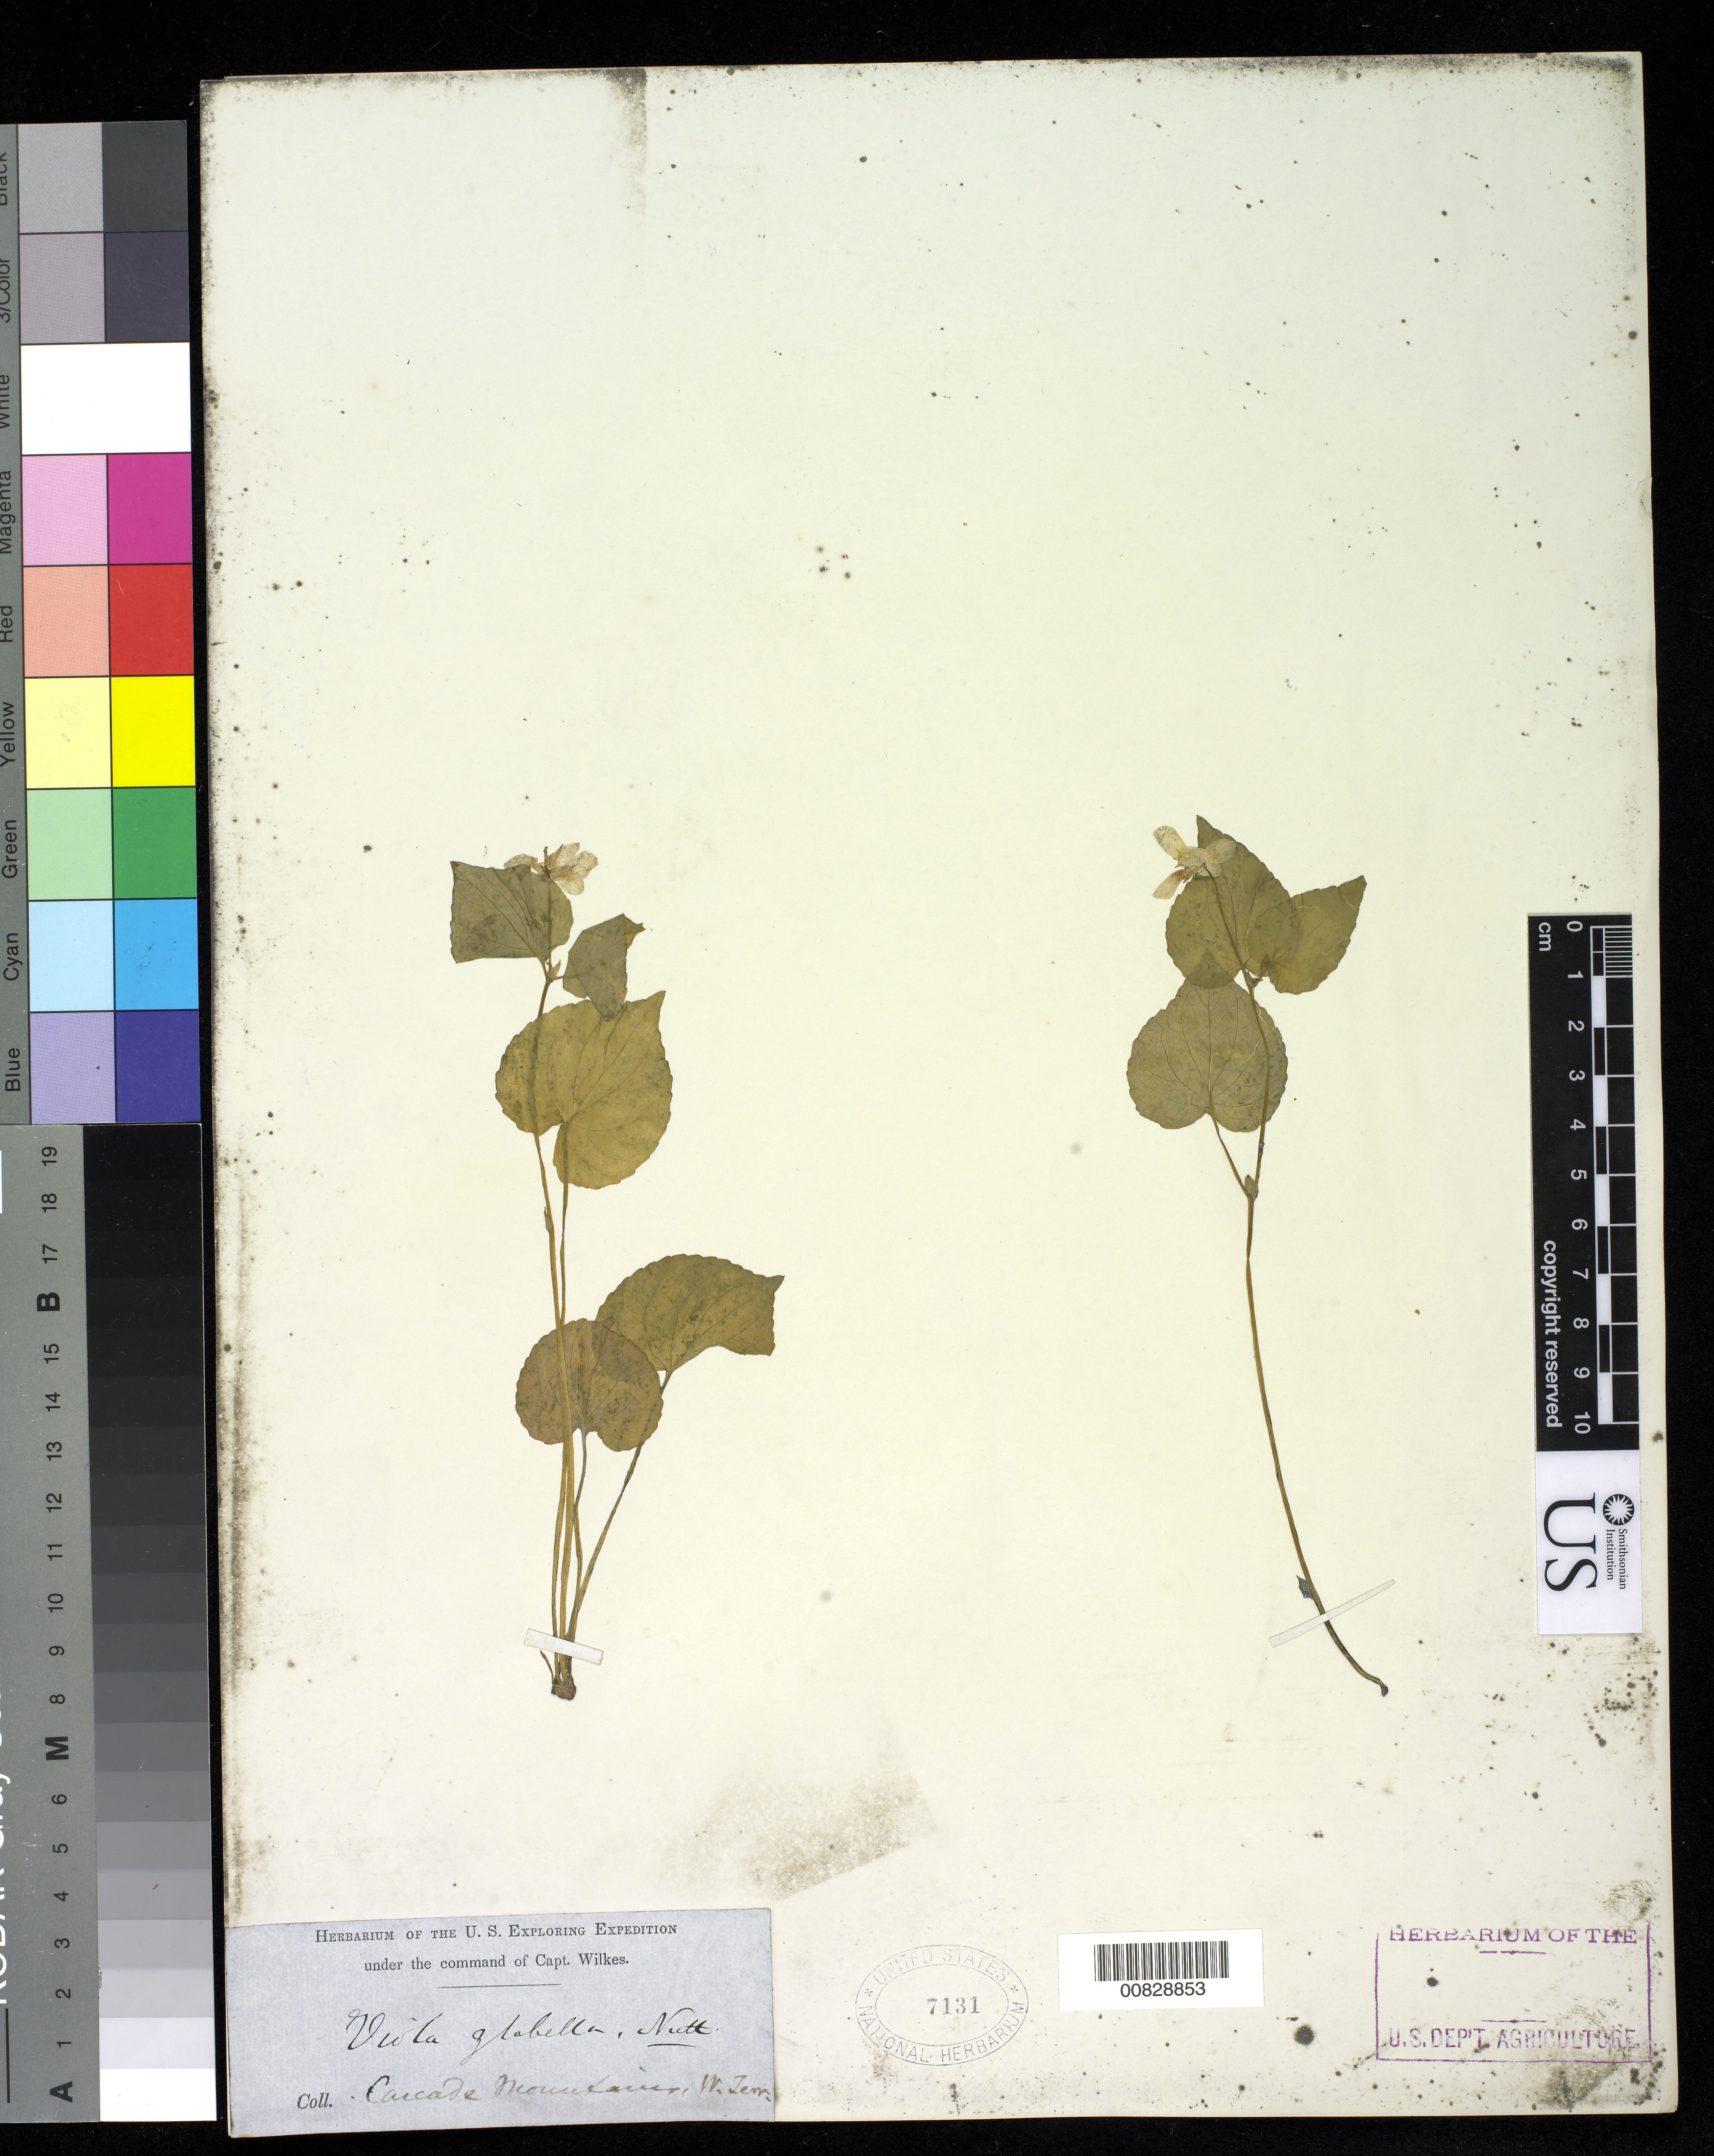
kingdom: Plantae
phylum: Tracheophyta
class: Magnoliopsida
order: Malpighiales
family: Violaceae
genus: Viola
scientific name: Viola glabella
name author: Nutt.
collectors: Wilkes Explor. Exped.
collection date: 1838/1842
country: United States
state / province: Washington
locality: Cascade Mountains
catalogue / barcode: US 7131